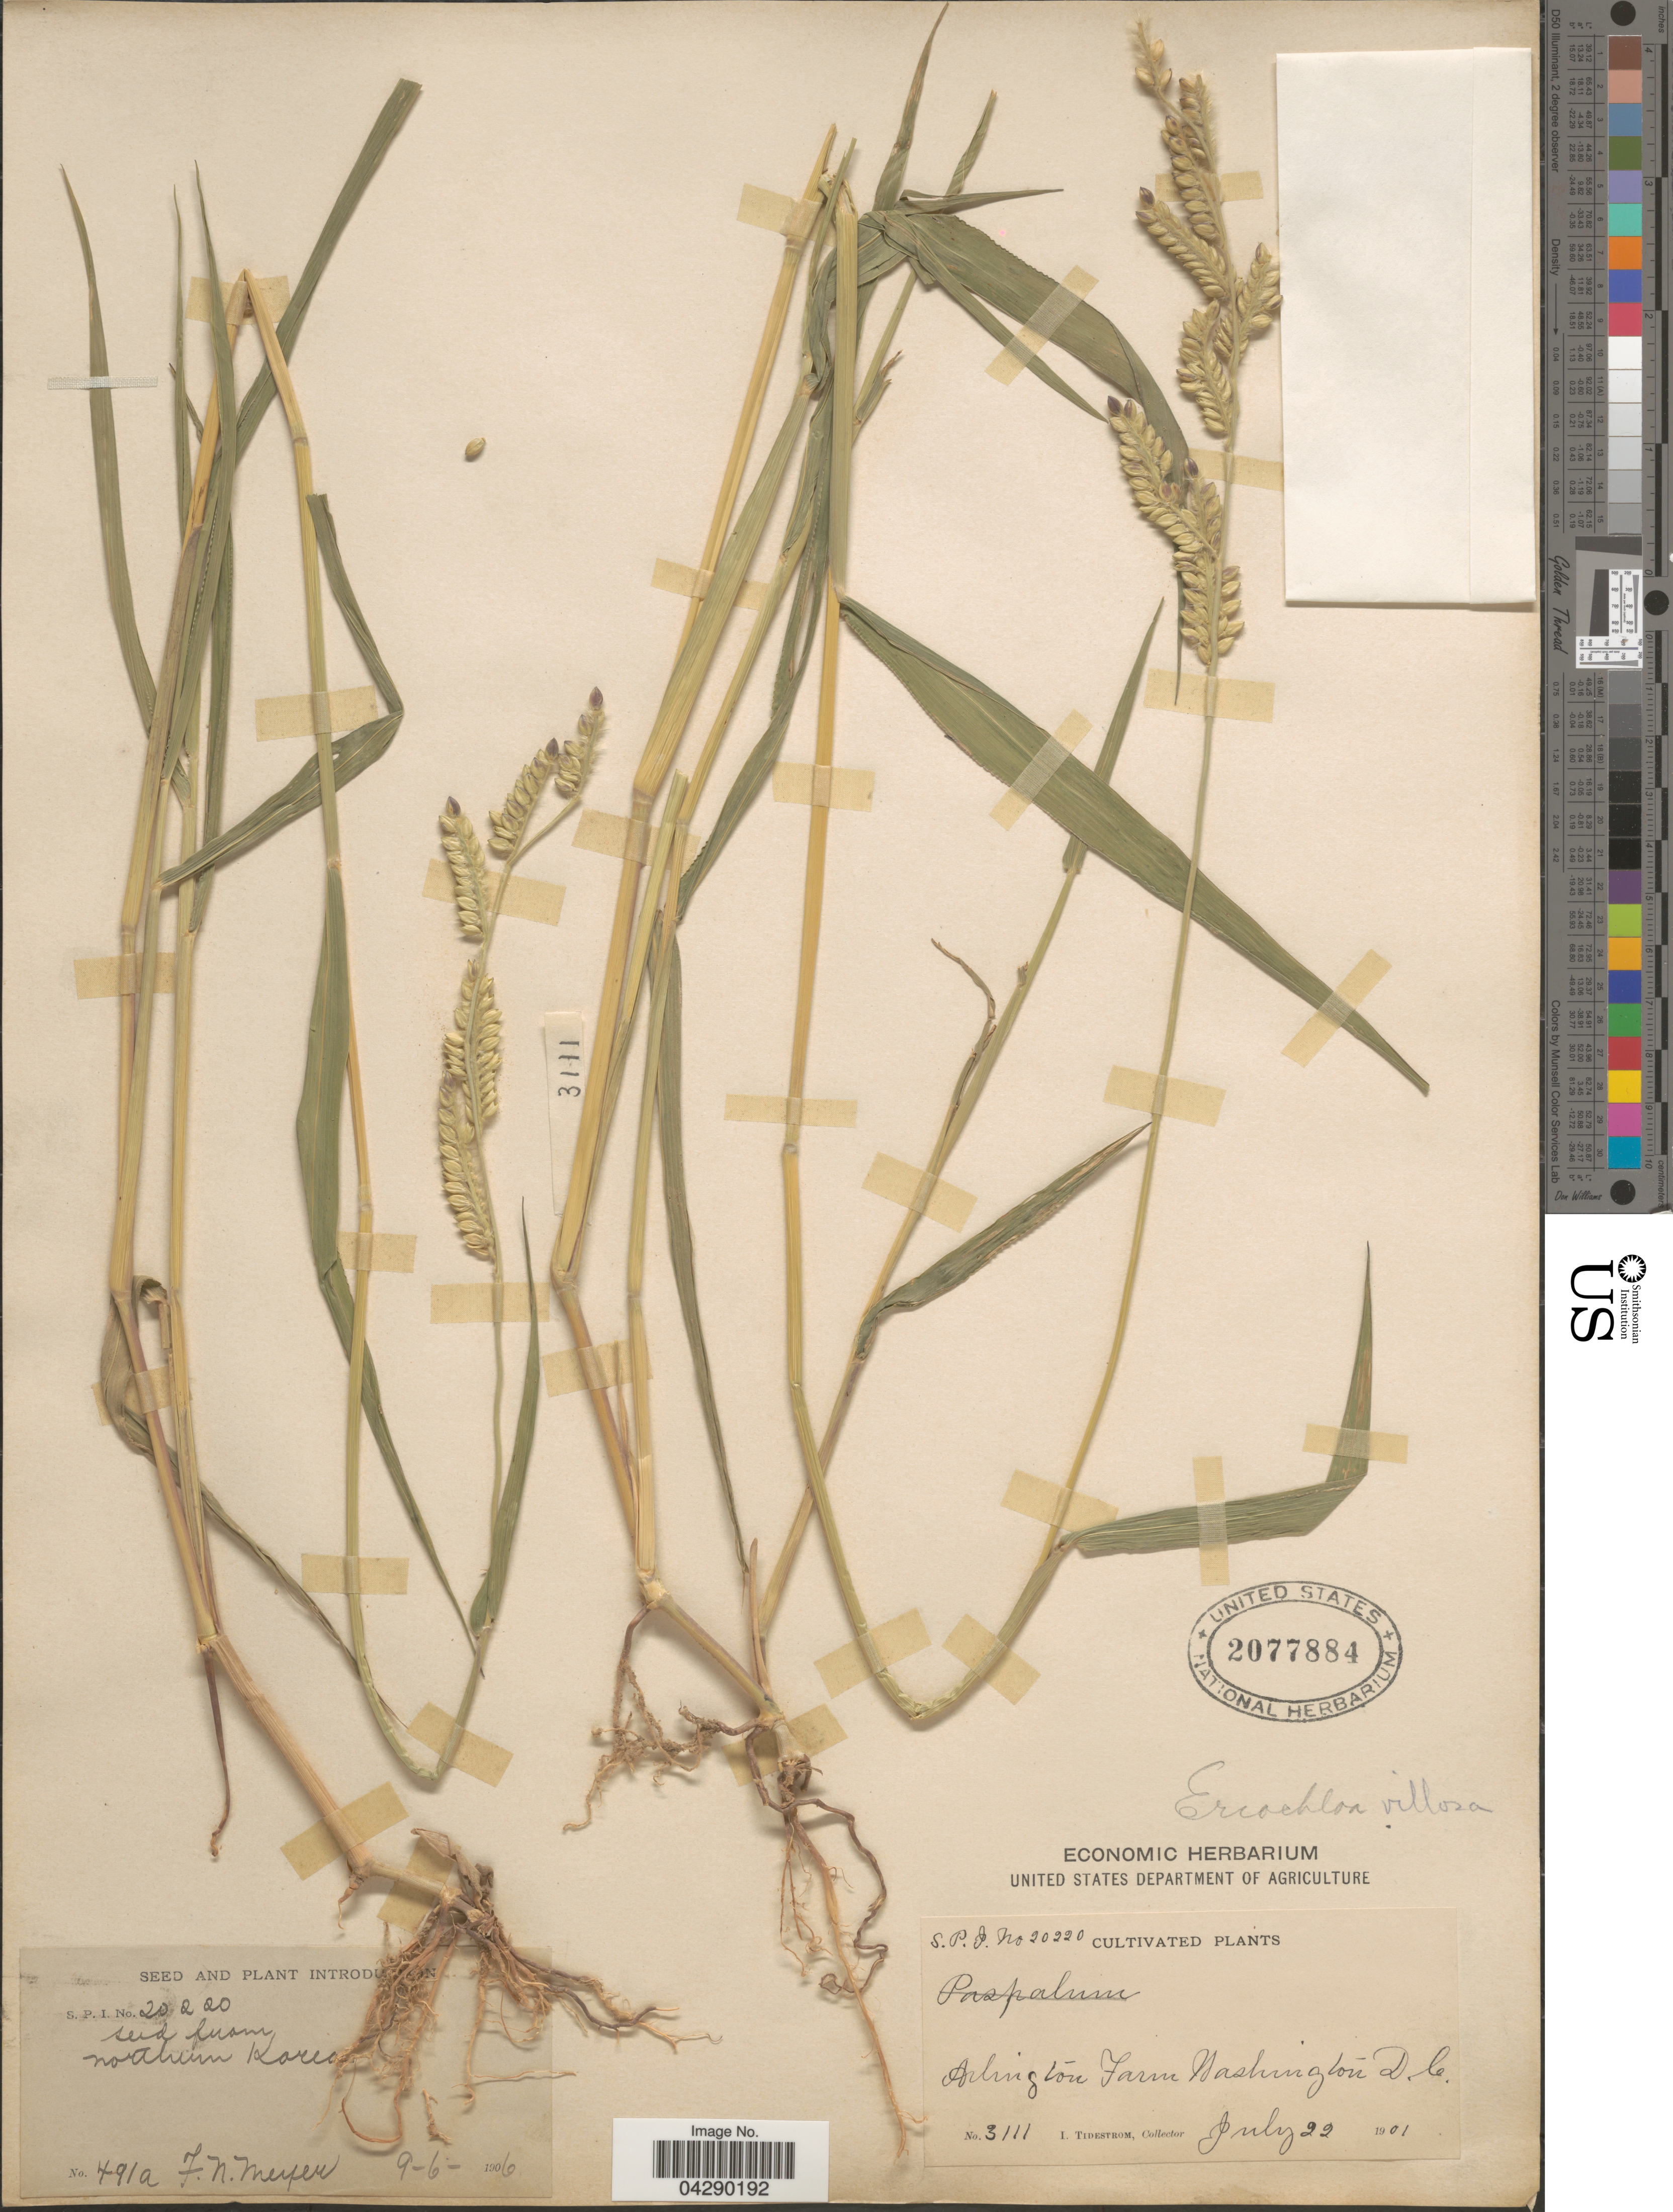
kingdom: Plantae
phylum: Tracheophyta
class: Liliopsida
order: Poales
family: Poaceae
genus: Eriochloa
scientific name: Eriochloa villosa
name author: (Thunb.) Kunth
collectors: F. N. Meyer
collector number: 491a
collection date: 1906-06-09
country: North Korea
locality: Northern Korea.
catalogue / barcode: US 2077884